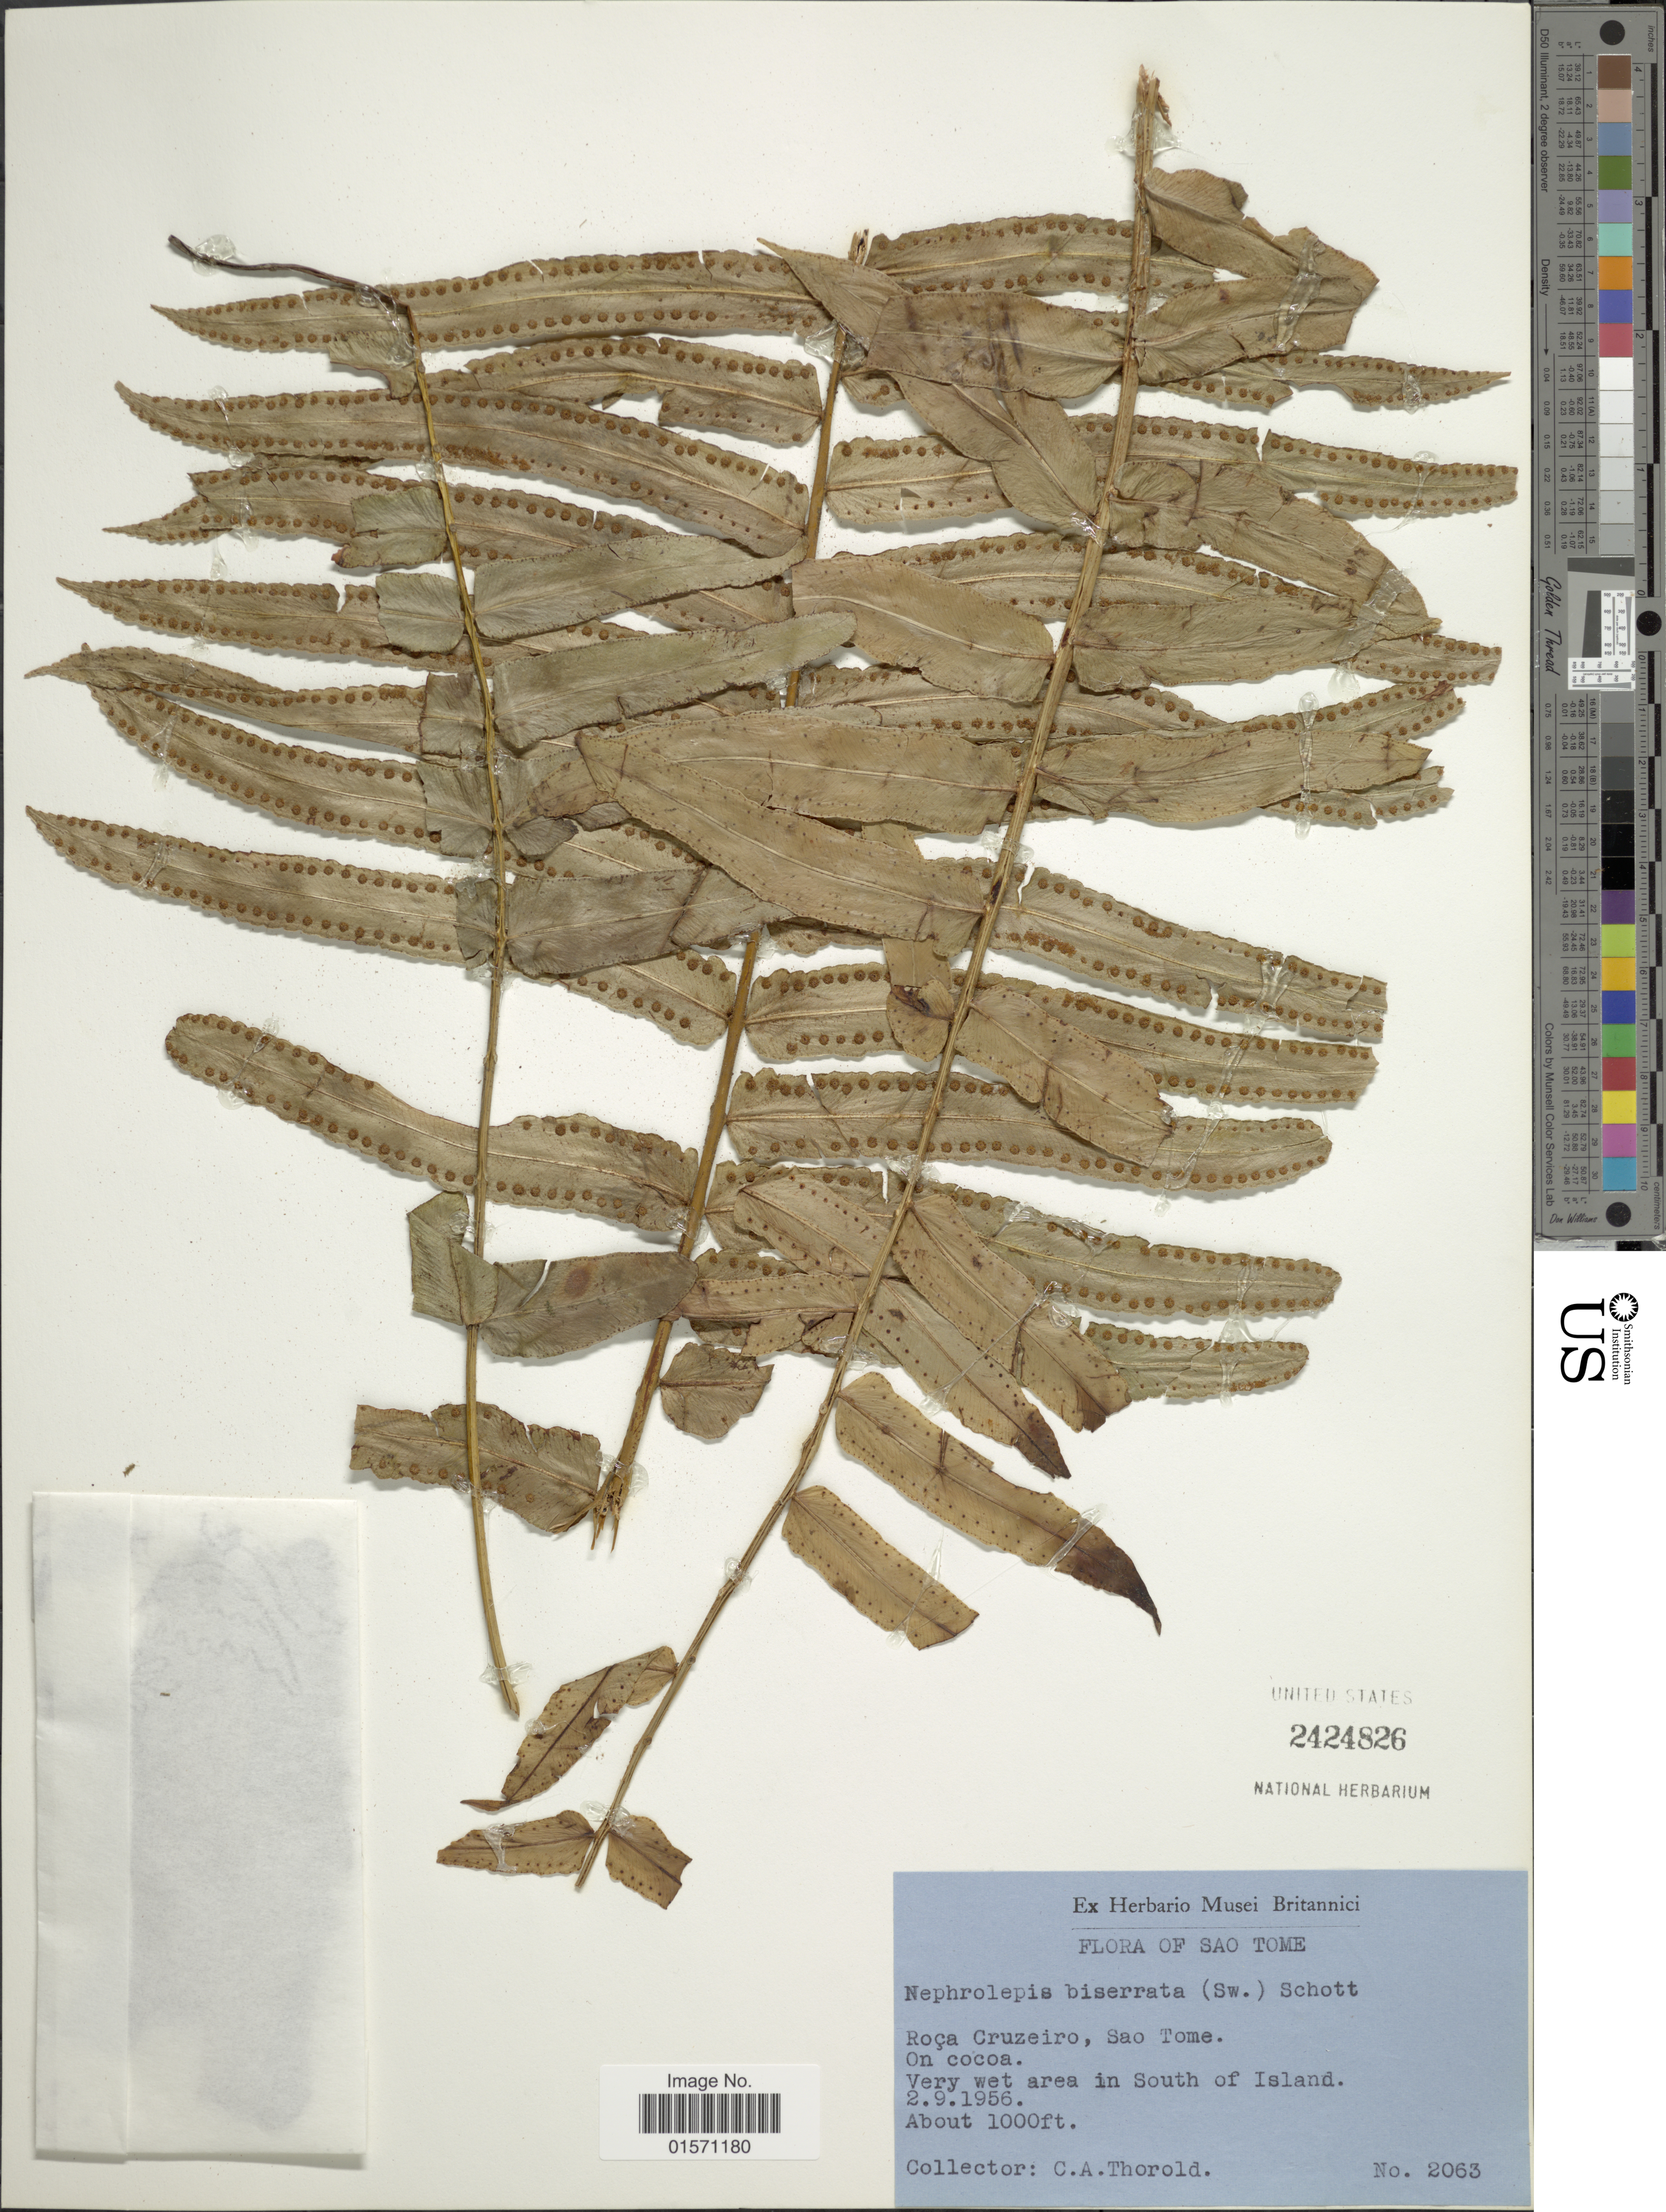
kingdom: Plantae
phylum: Tracheophyta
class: Polypodiopsida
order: Polypodiales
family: Nephrolepidaceae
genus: Nephrolepis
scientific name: Nephrolepis biserrata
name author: (Sw.) Schott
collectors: C. Thorold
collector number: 2063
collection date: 1956-09-02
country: São Tomé and Principe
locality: Roça Cruzeiro, Sao Tome. On cocoa. Very wet area in South of Island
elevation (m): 305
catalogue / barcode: US 2424826